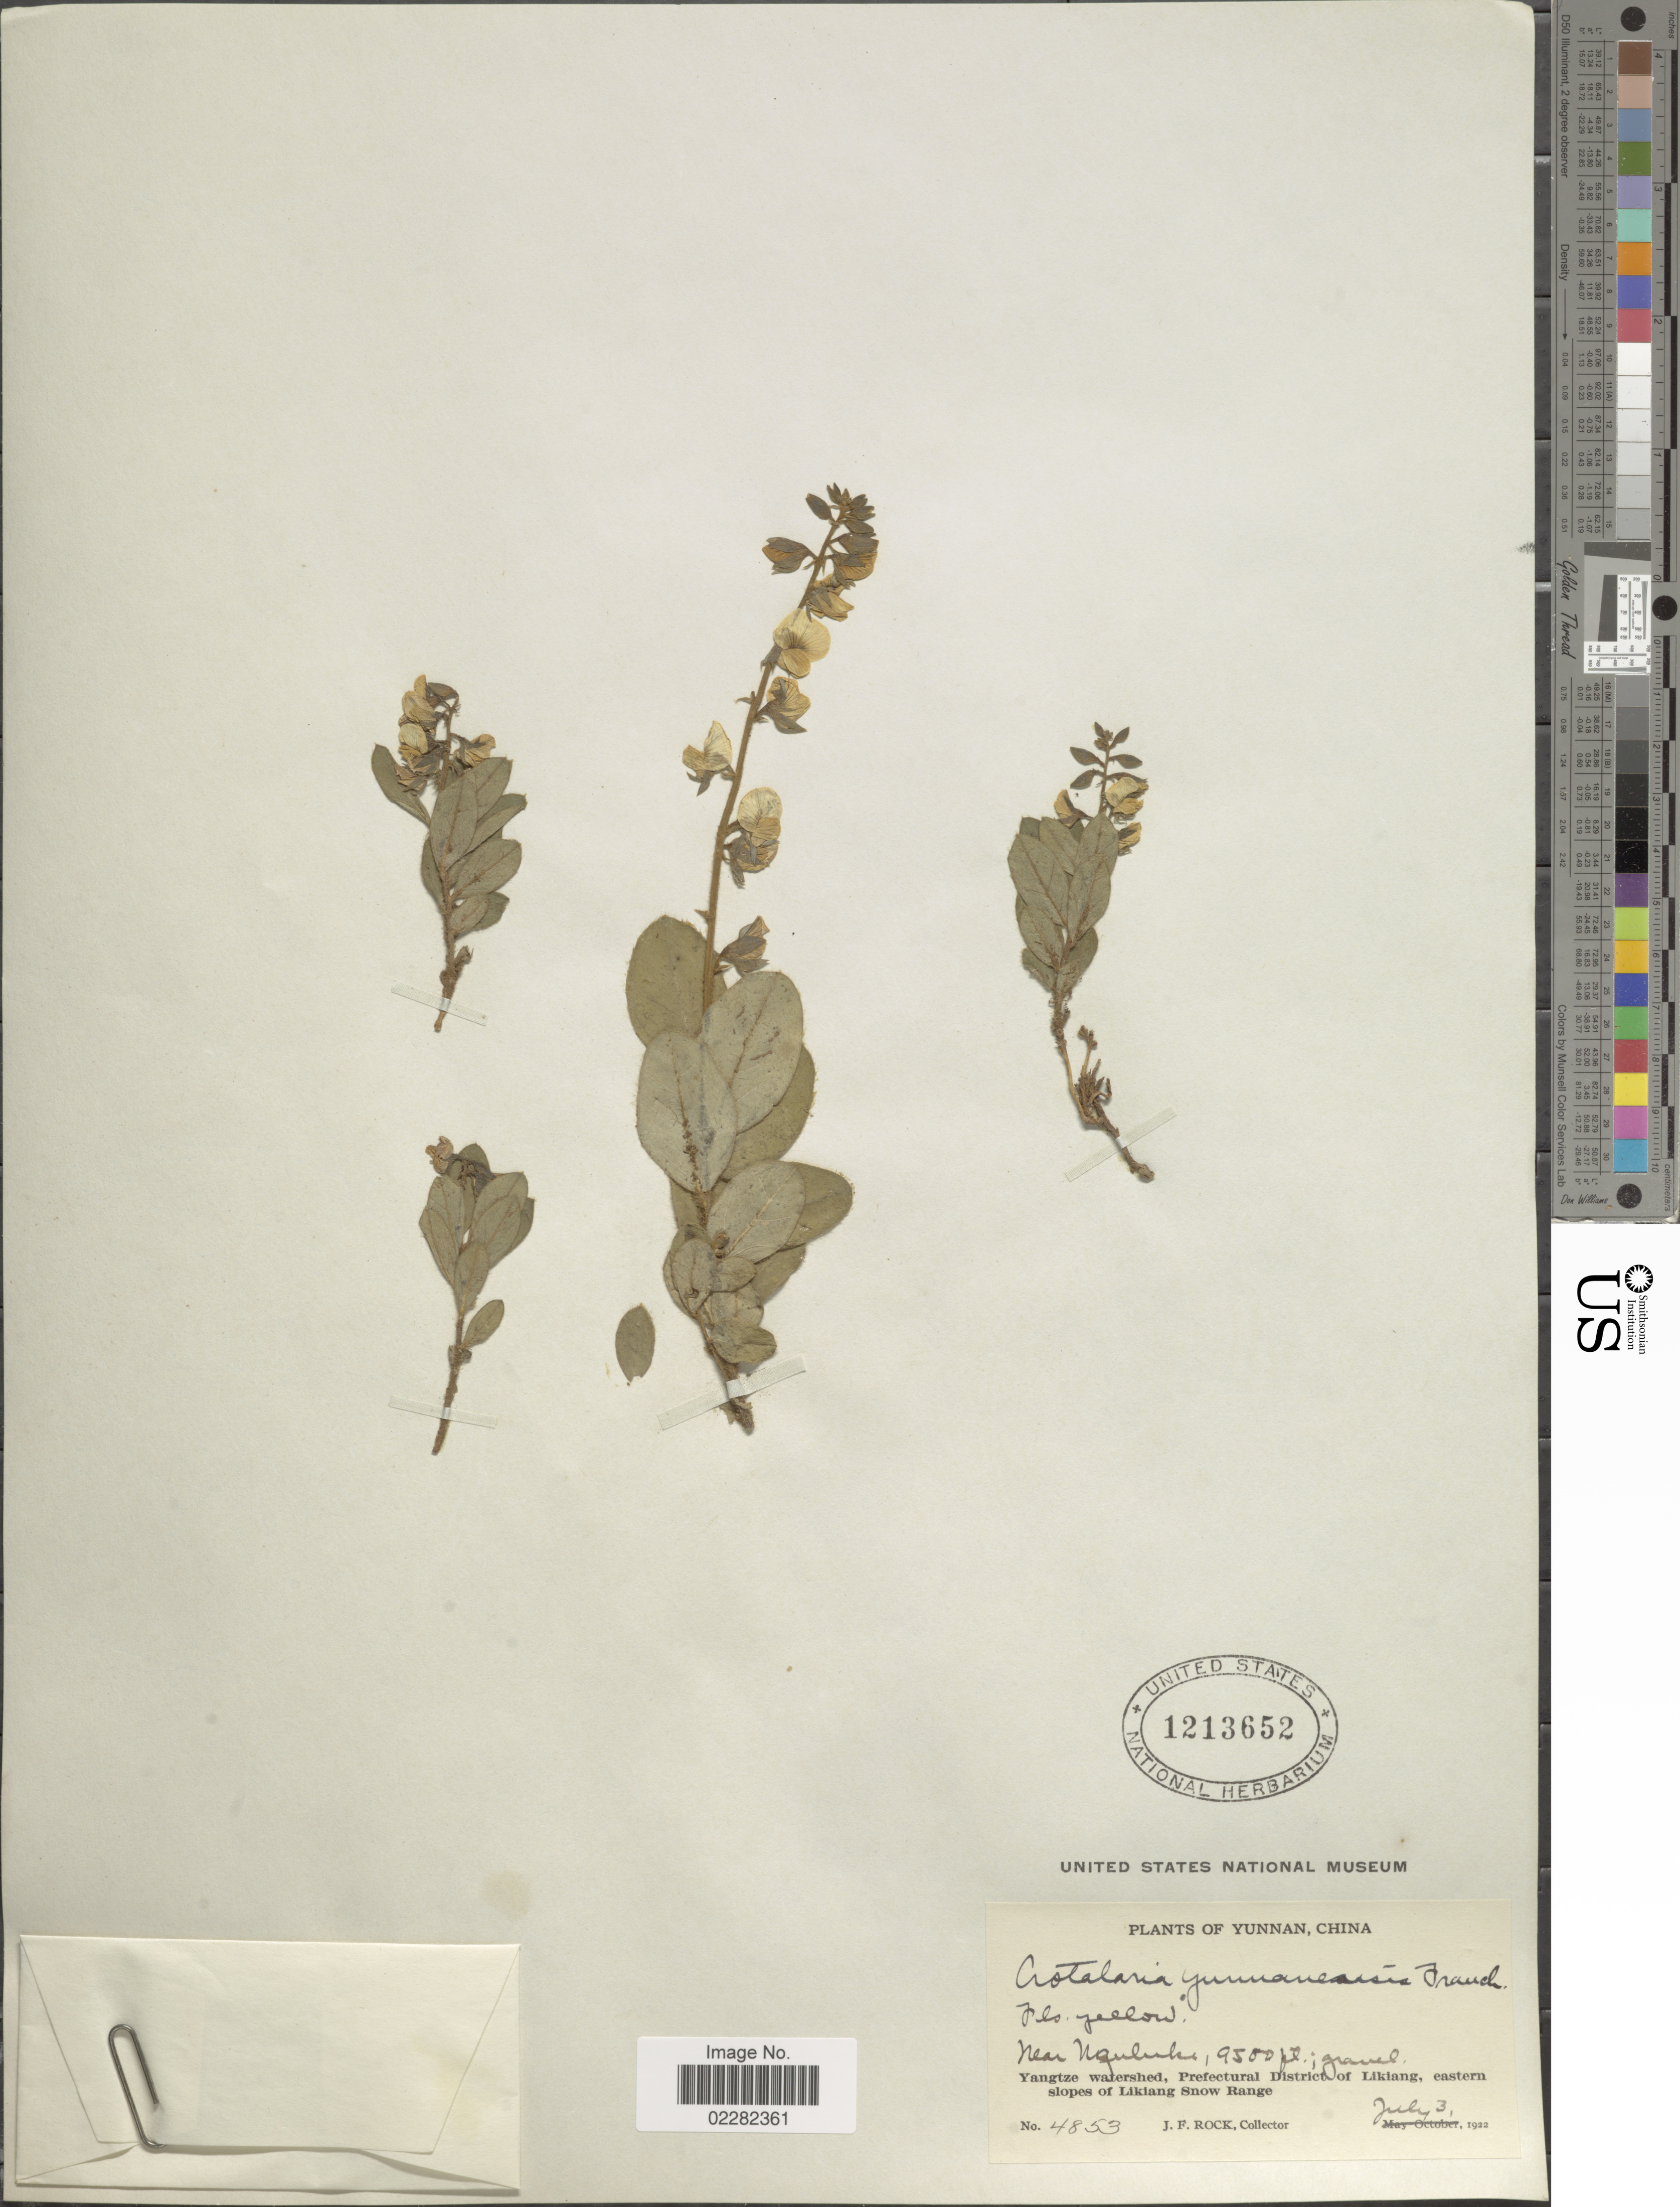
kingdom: Plantae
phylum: Tracheophyta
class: Magnoliopsida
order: Fabales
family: Fabaceae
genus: Crotalaria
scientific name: Crotalaria yunnanensis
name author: Franch.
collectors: J. Rock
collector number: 4853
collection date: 1922-07-03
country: China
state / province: Yunnan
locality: Near Nguluke, Yangtze watershed, Prefectural District of Likiang, eastern slopes of Likiang Snow Range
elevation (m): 2896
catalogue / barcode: US 1213652